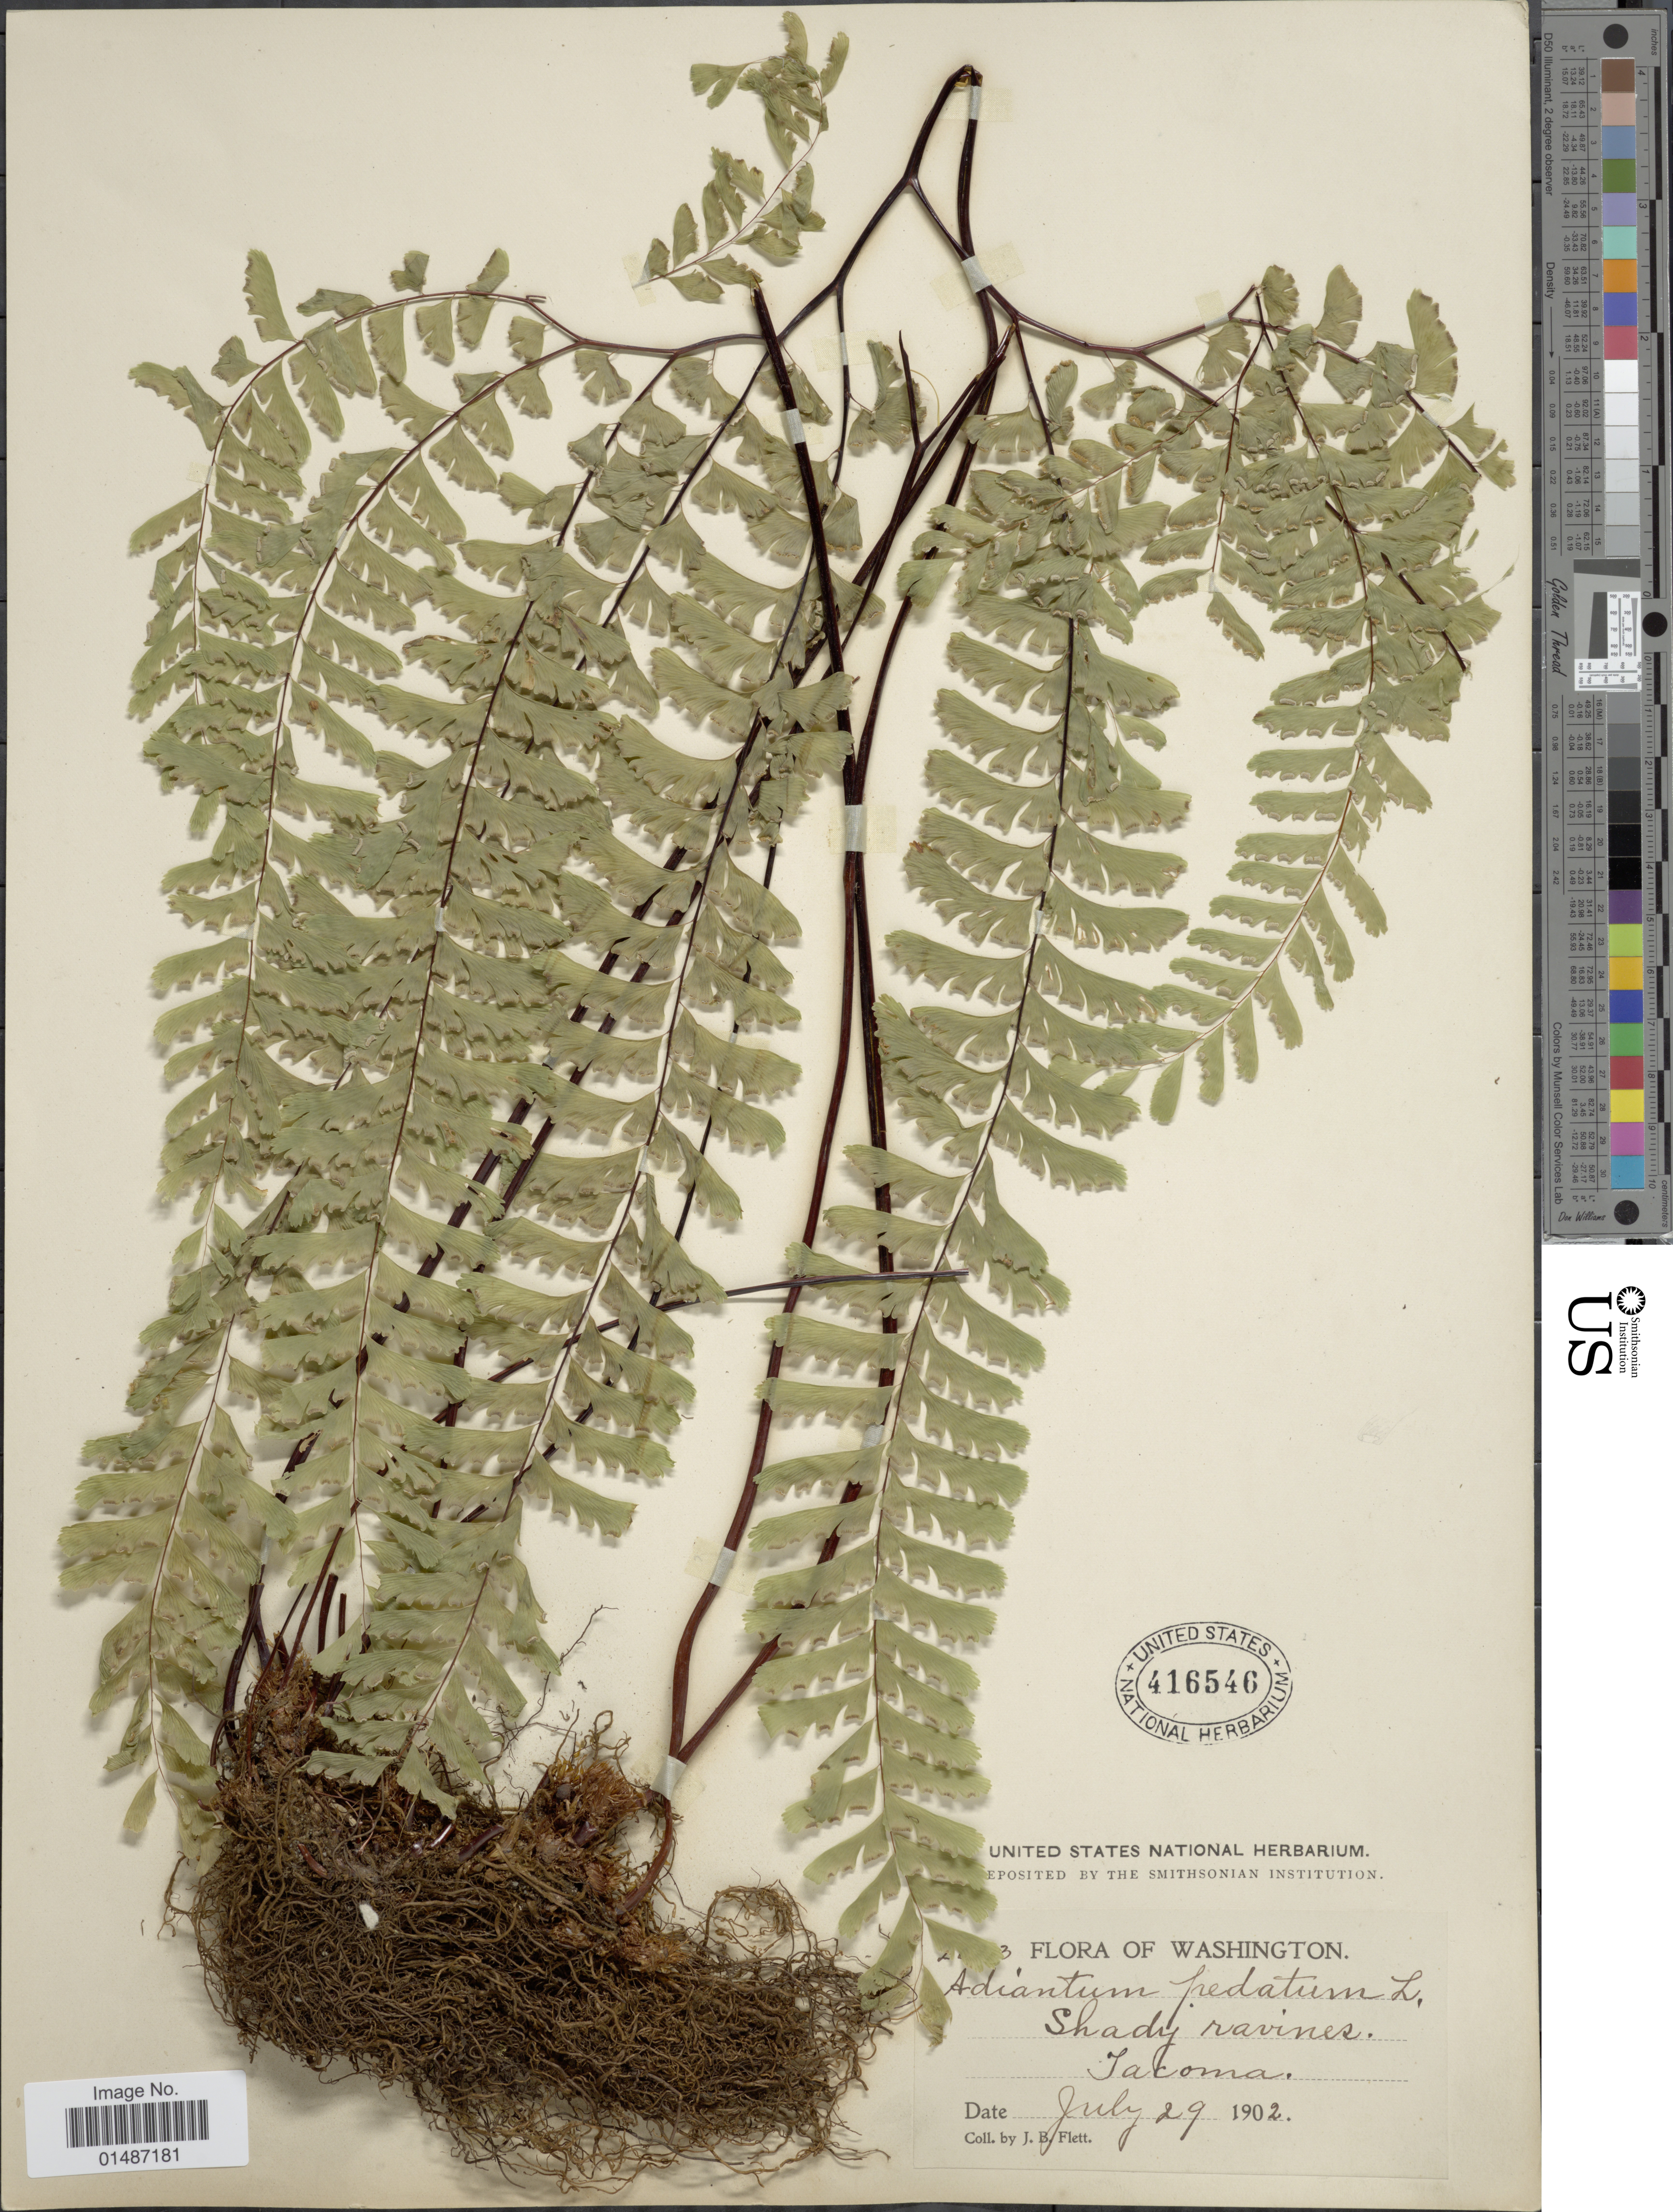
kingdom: Plantae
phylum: Tracheophyta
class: Polypodiopsida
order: Polypodiales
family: Pteridaceae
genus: Adiantum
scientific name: Adiantum pedatum subsp. aleuticum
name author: (Rupr.) Calder & Roy L. Taylor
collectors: J. Flett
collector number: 23*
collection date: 1902-07-29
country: United States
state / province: Washington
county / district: Pierce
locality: Shady ravines, Tacoma.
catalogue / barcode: US 416546